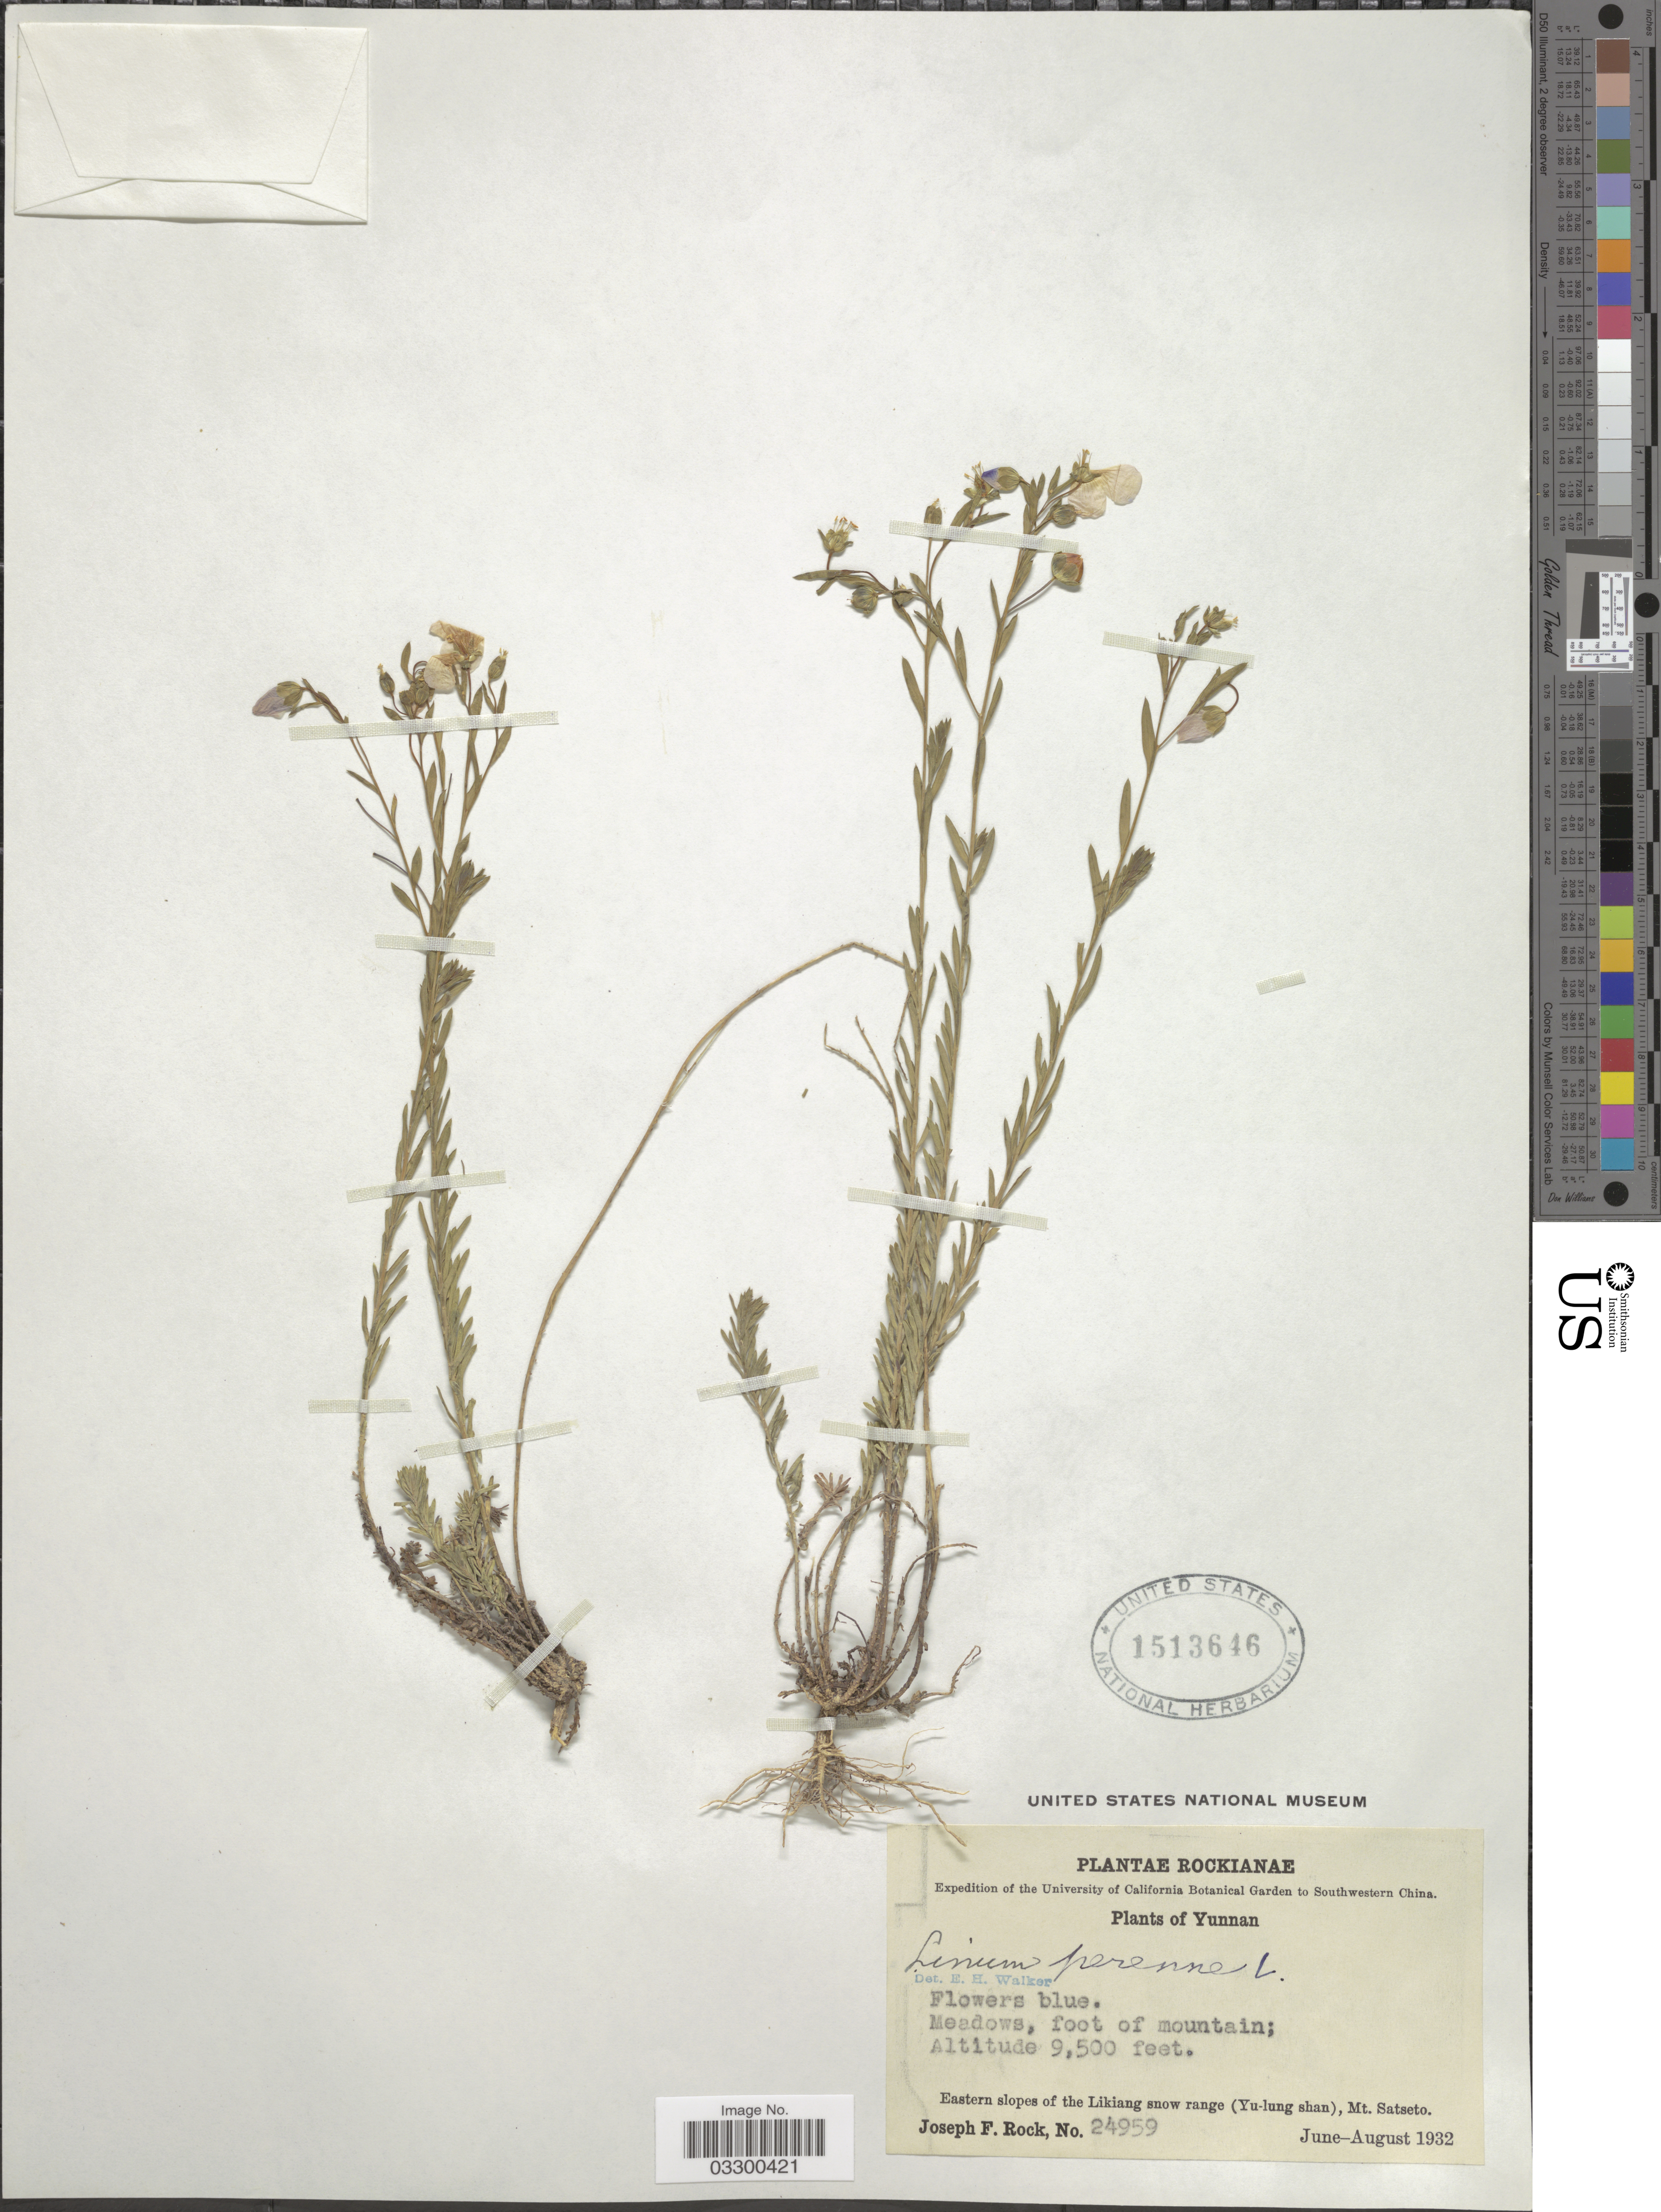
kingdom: Plantae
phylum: Tracheophyta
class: Magnoliopsida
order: Malpighiales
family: Linaceae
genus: Linum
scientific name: Linum perenne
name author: L.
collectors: J. F. Rock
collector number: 24959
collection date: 1932-06/1932-08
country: China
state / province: Yunnan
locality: Foot of mountain. Eastern slopes of the Likiang snow range (Yu-lung shan), Mt. Satseto.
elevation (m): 2896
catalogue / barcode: US 1513646